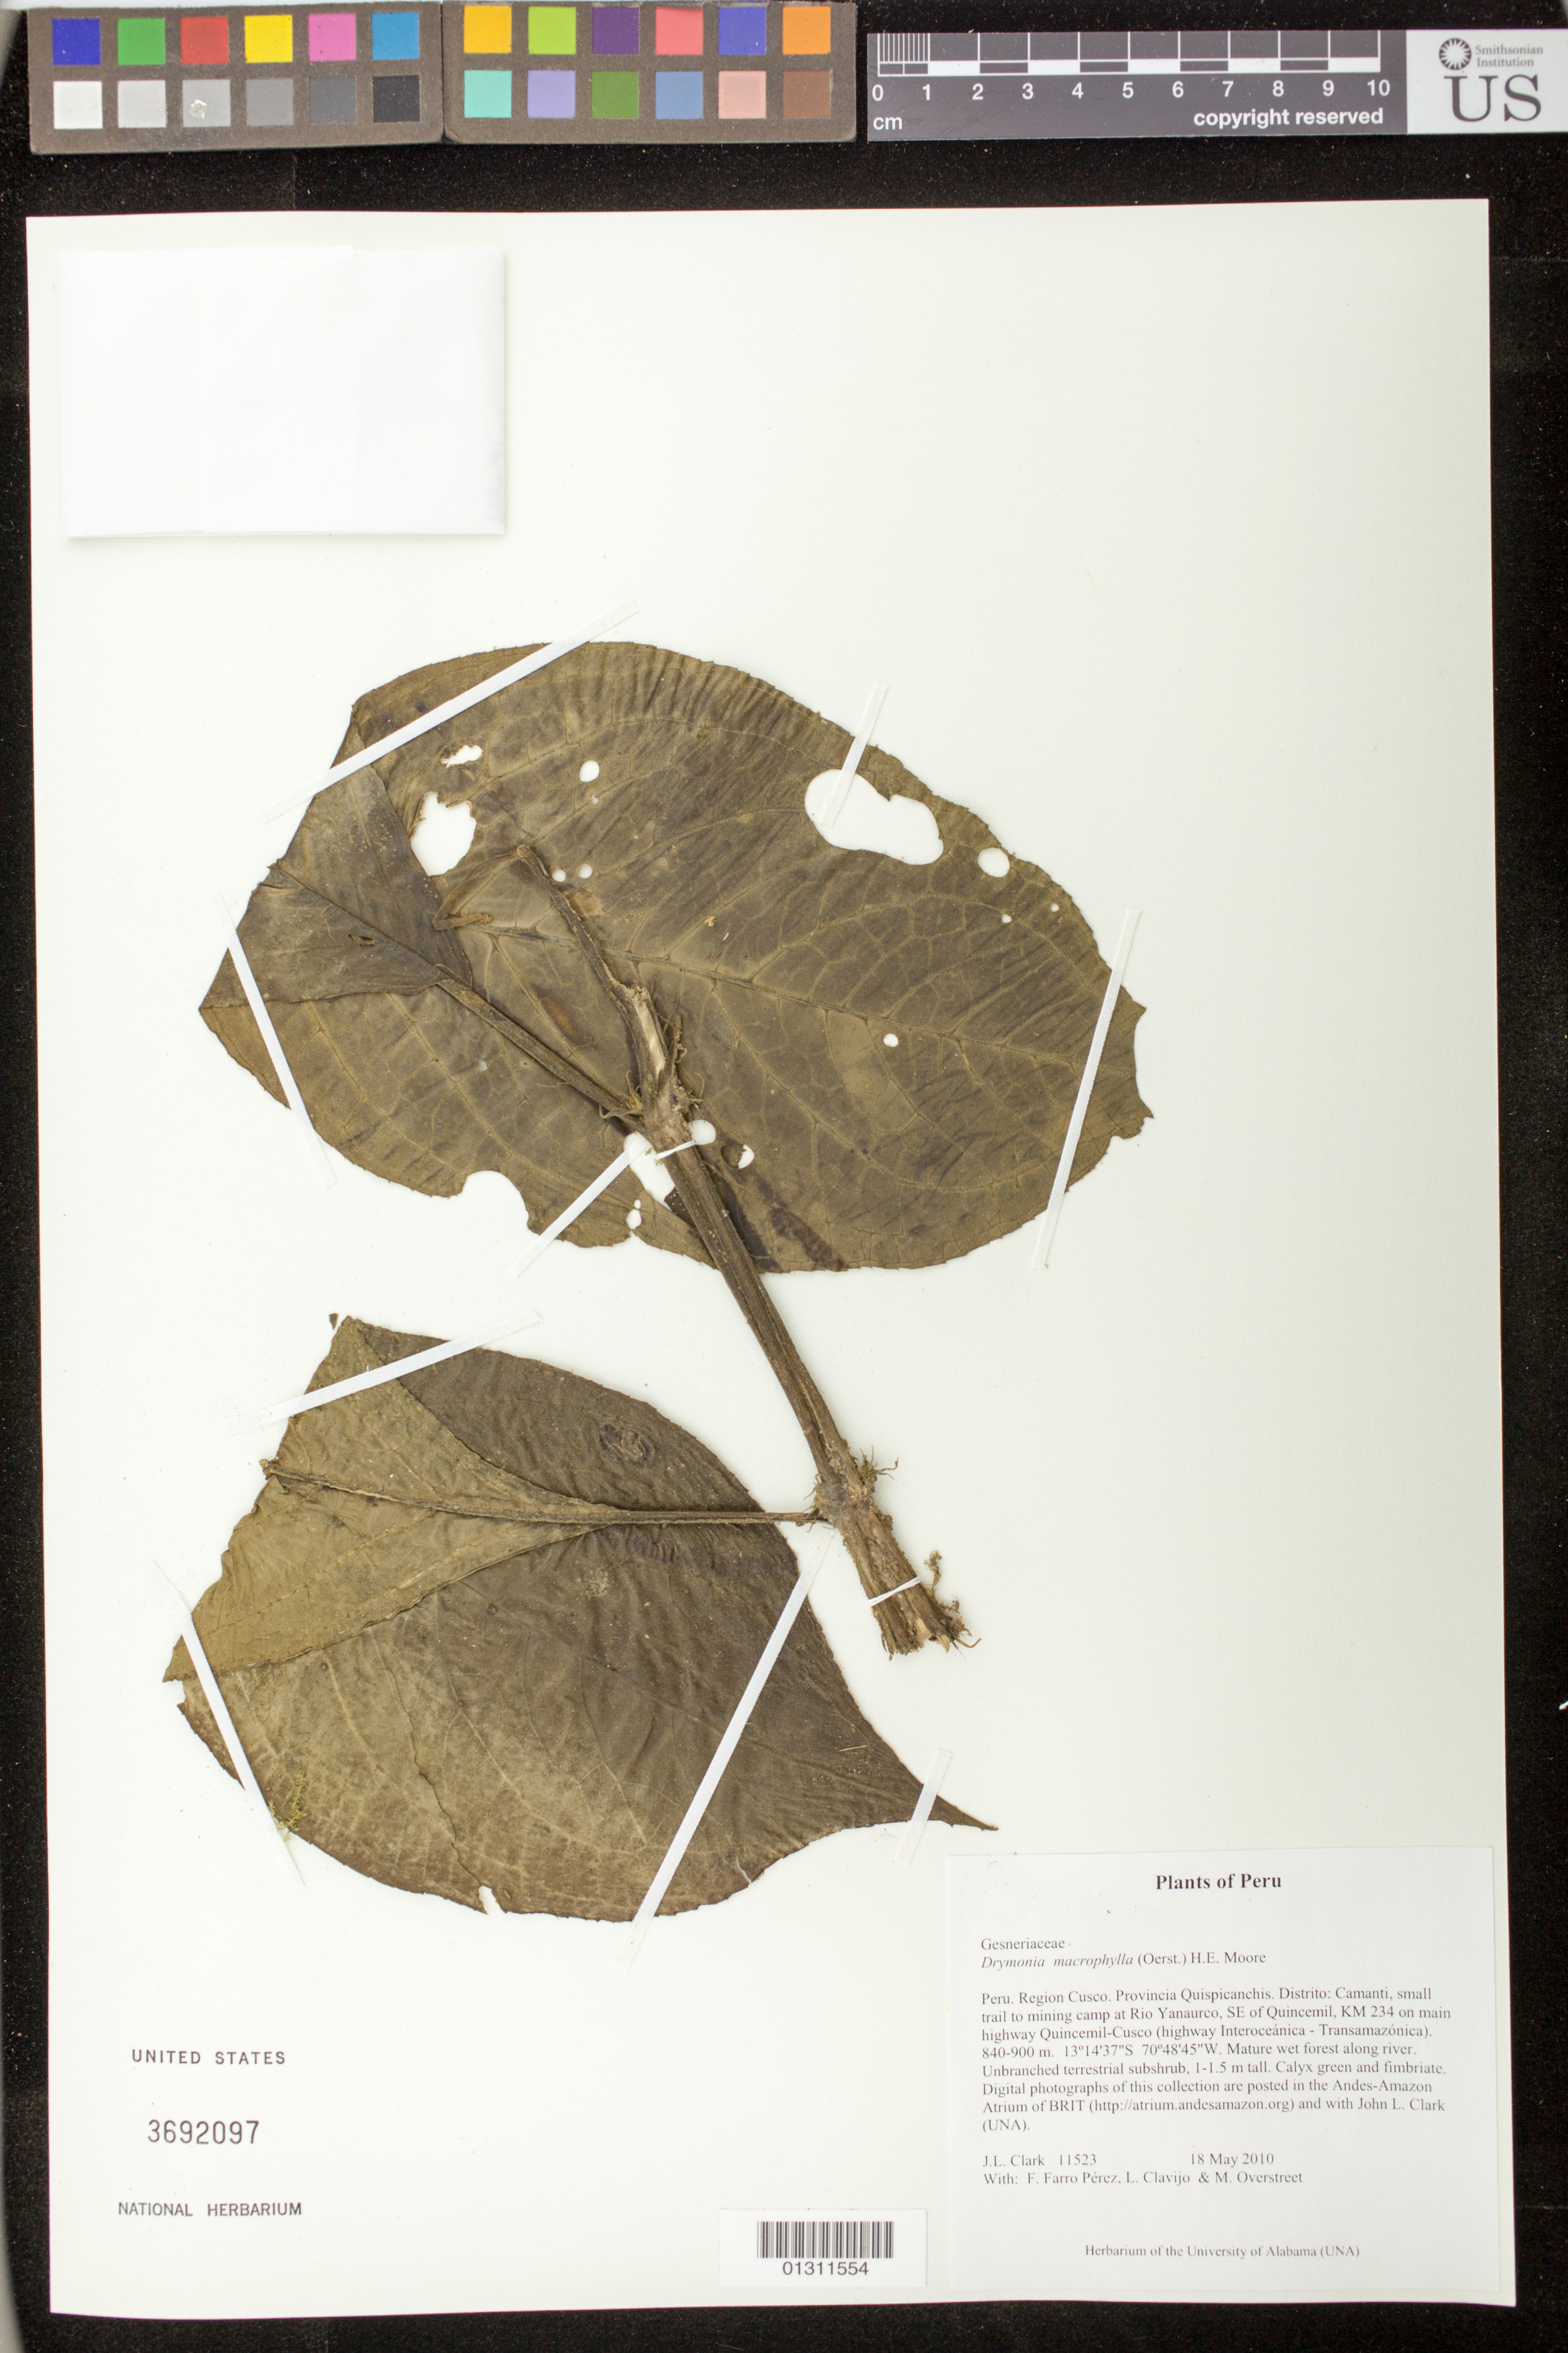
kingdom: Plantae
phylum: Tracheophyta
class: Magnoliopsida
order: Lamiales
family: Gesneriaceae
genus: Drymonia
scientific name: Drymonia macrophylla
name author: (Oerst.) H.E. Moore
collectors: J. L. Clark, F. Farro Pérez, L. Clavijo & M. Overstreet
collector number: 1523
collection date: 2010-05-18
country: Peru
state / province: Cusco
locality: Provincia Quispicanchis. Distrito: Camanti, small trail to mining camp at Rio Yanaurco, SE of Quincemil, KM 234 on main highway Quincemil-Cusco (highway Interoceánica - Transamazónica).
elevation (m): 840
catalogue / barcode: US 3692097